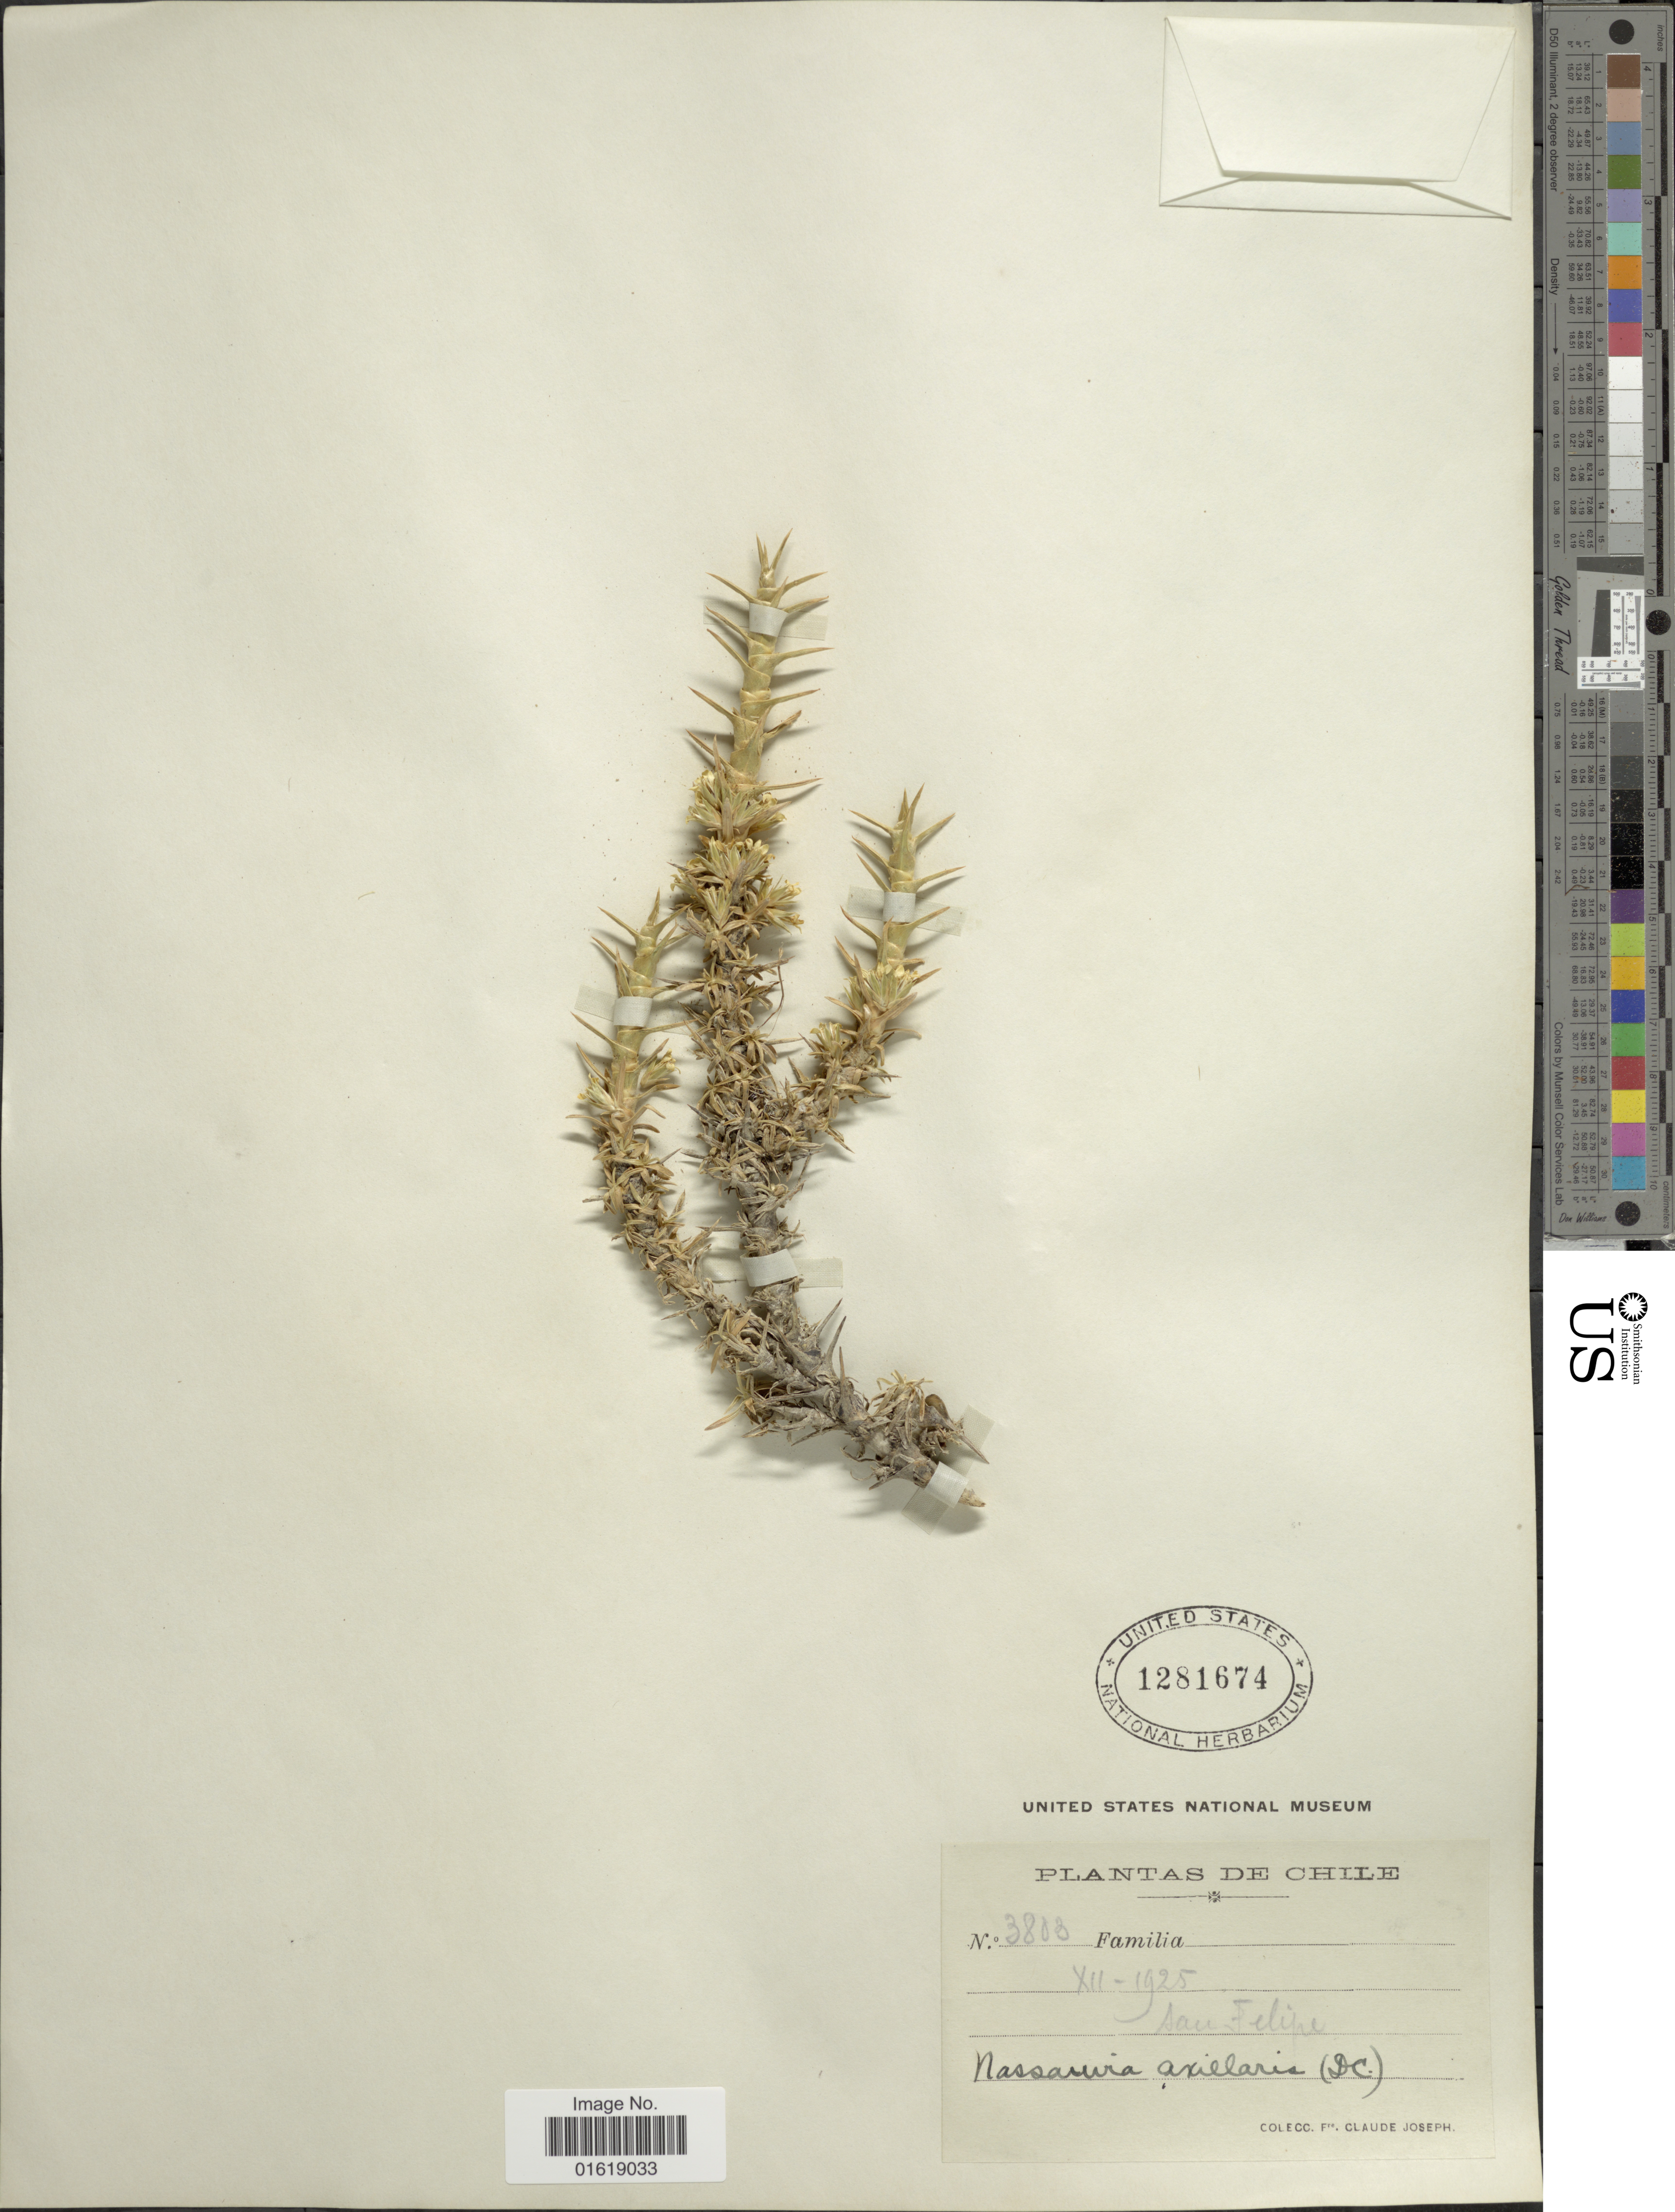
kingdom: Plantae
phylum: Tracheophyta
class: Magnoliopsida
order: Asterales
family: Asteraceae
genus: Nassauvia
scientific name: Nassauvia axillaris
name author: D. Don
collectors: Bro. Claude-Joseph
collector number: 3803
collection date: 1925-12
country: Chile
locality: San Felipe.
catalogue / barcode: US 1281674